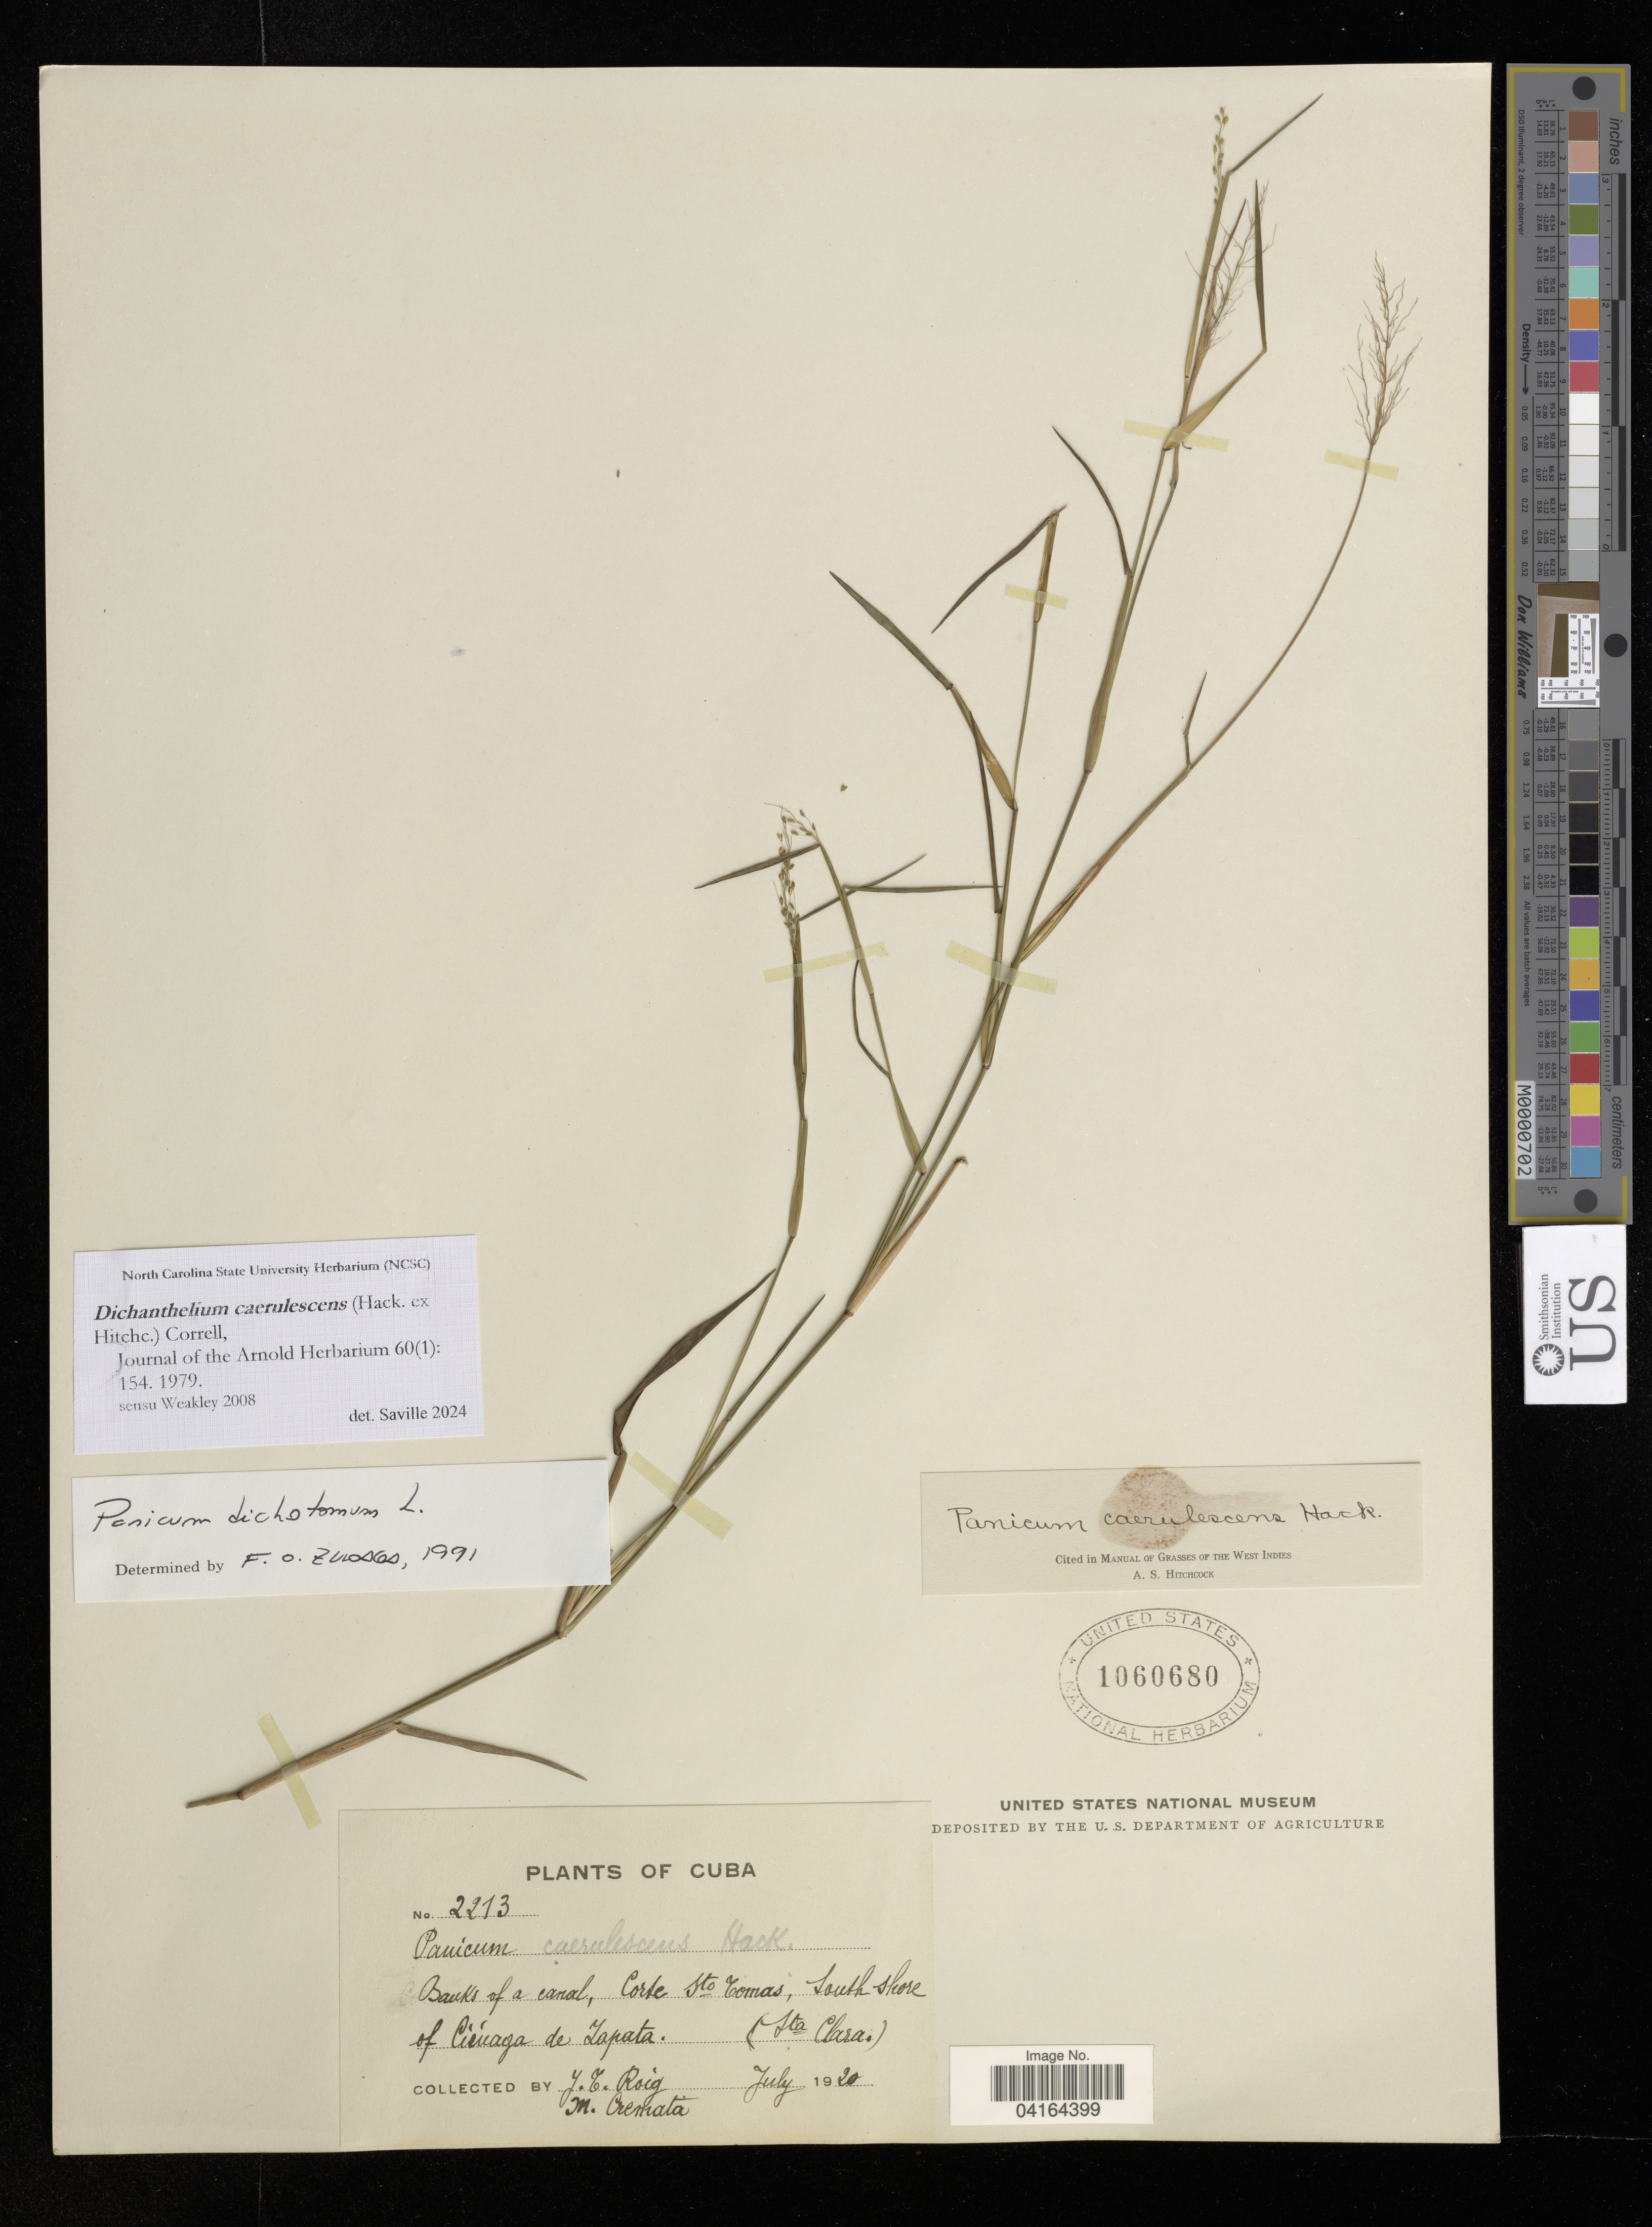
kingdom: Plantae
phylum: Tracheophyta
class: Liliopsida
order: Poales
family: Poaceae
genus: Dichanthelium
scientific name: Dichanthelium caerulescens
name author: (Hack. ex Hitchc.) Correll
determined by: Saville, A. C., (NCSC), North Carolina State University (UNITED STATES)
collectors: J. Roig & M. Cremata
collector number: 2213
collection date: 1920-07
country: Cuba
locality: Corte Santo Tomas, South store of Cienaga de Zapata. (Sta Clara.).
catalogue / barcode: US 1060680